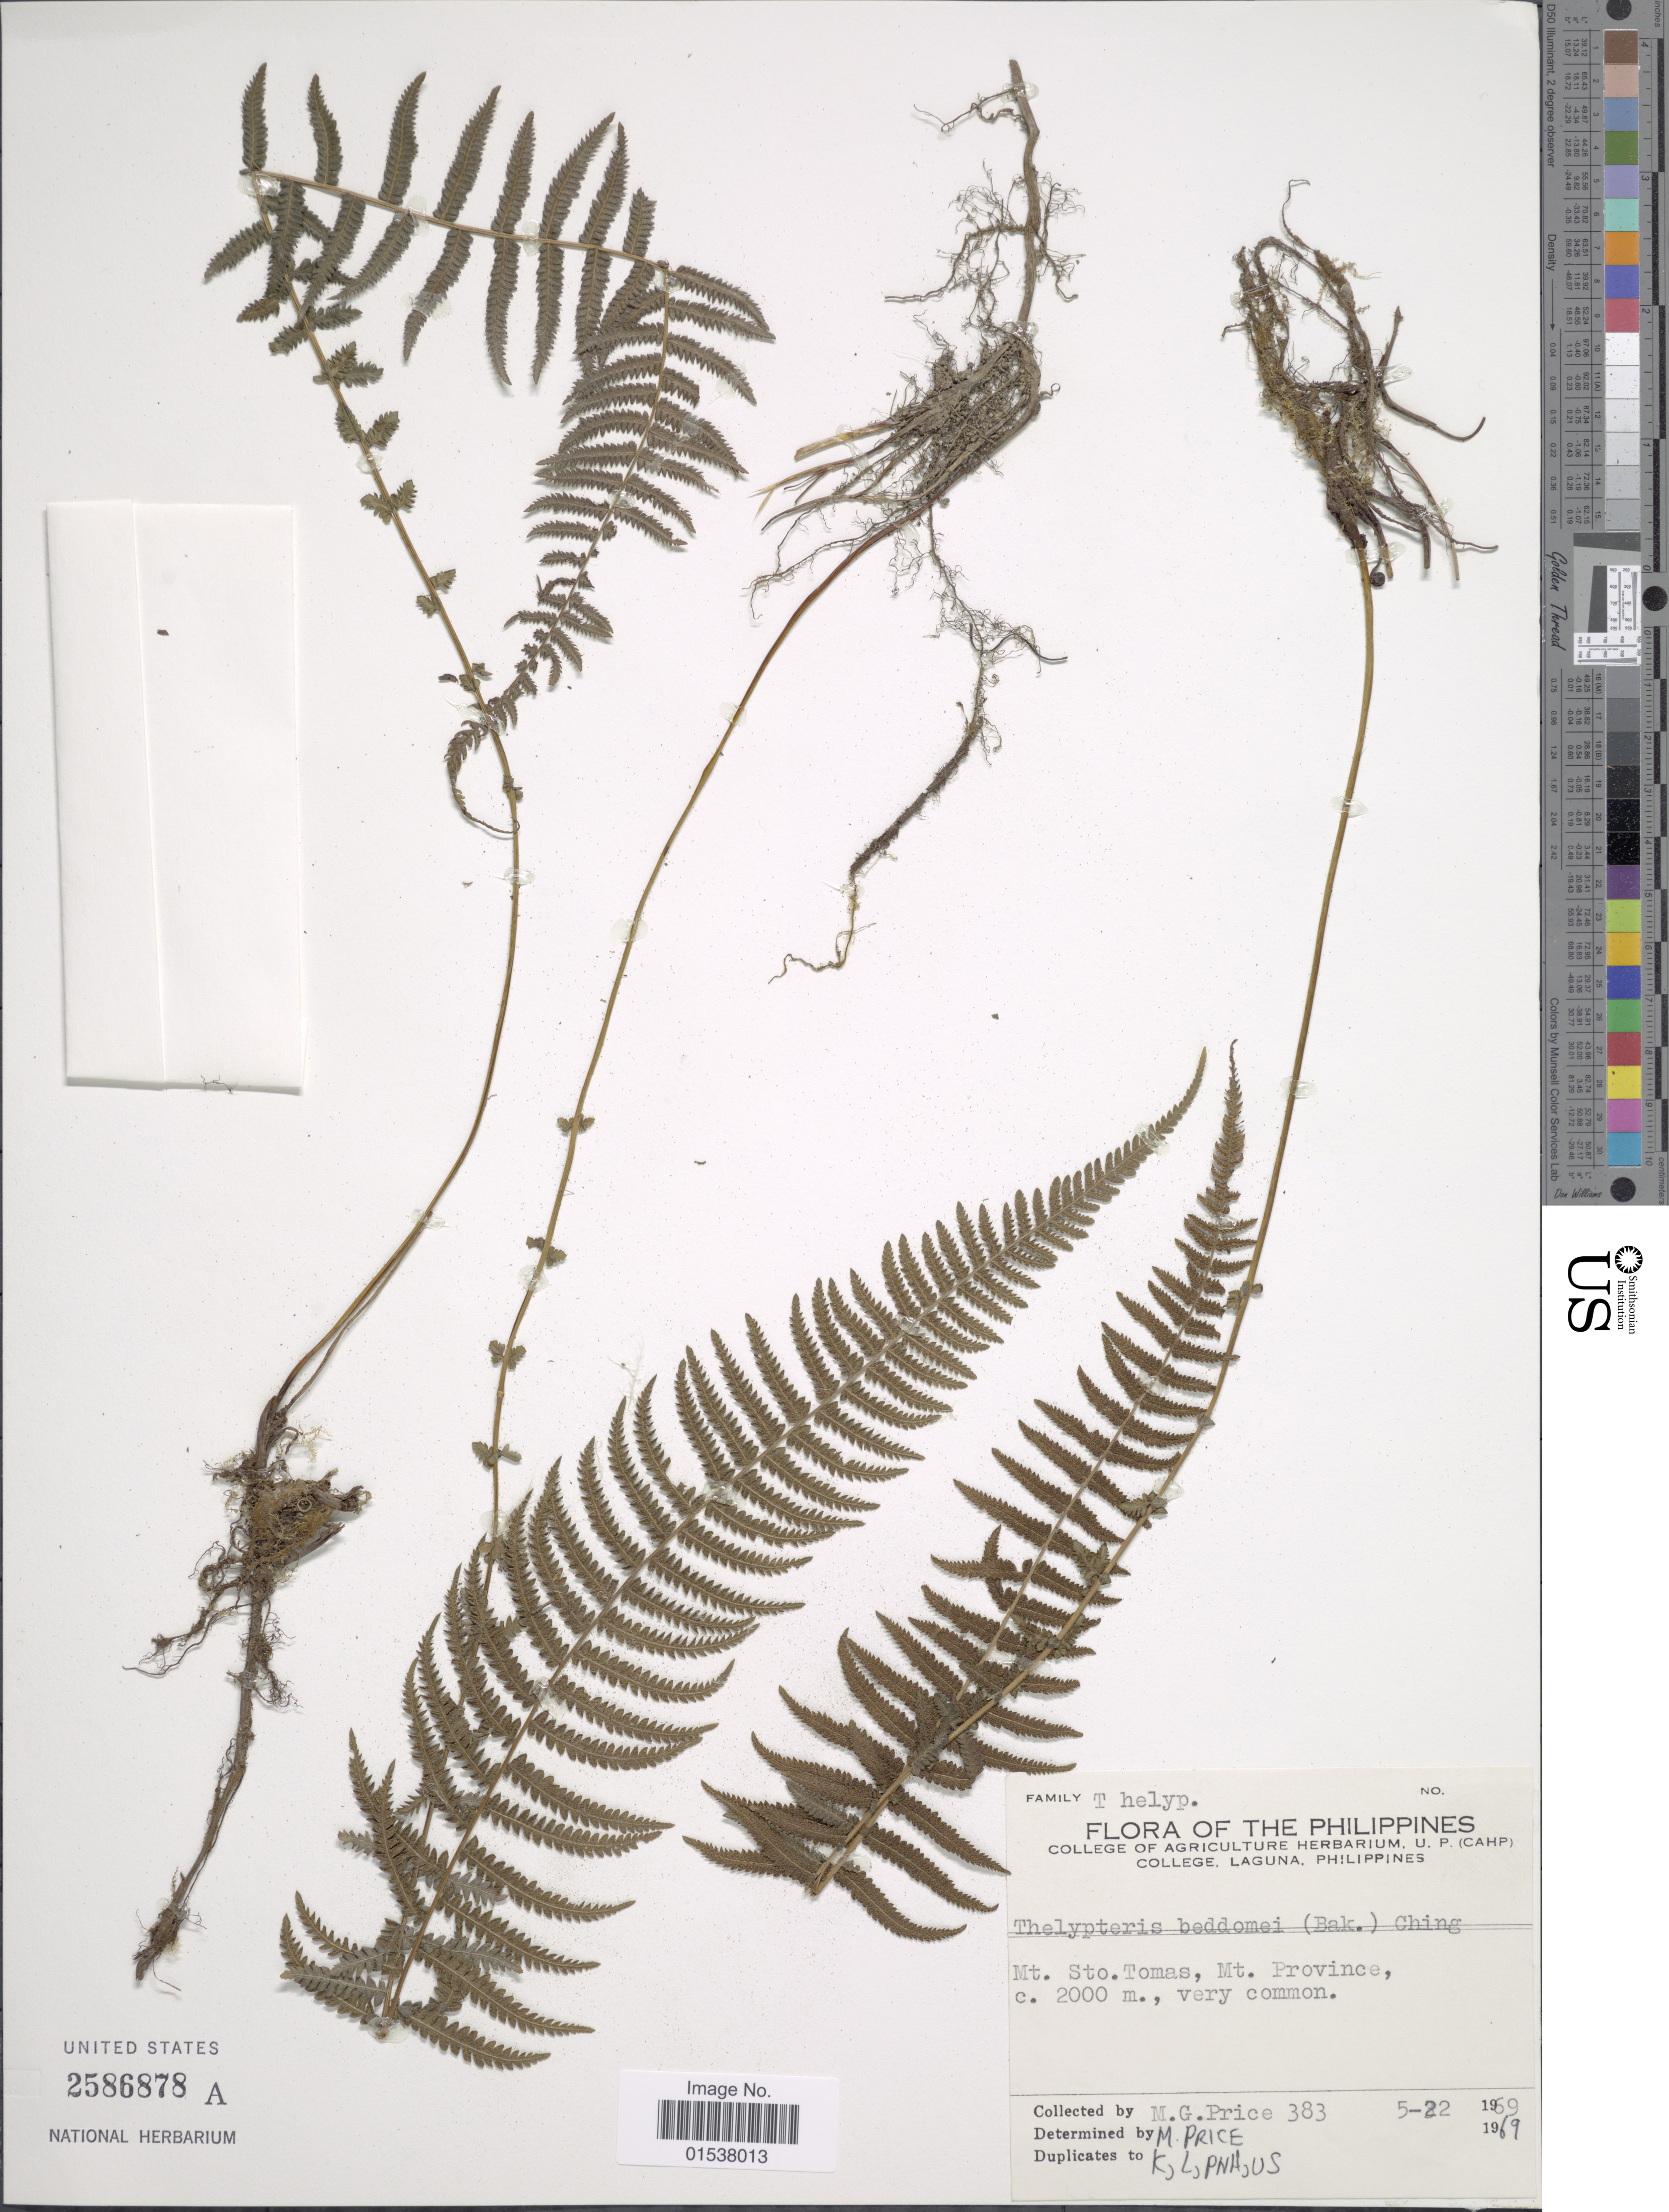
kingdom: Plantae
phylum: Tracheophyta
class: Polypodiopsida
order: Polypodiales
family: Thelypteridaceae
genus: Parathelypteris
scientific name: Parathelypteris beddomei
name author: (Baker) Ching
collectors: M. G. Price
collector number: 383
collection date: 1969-05-22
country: Philippines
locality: Mt. Sto. Tomas, Mt. Province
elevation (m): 2000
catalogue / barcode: US 2586878A